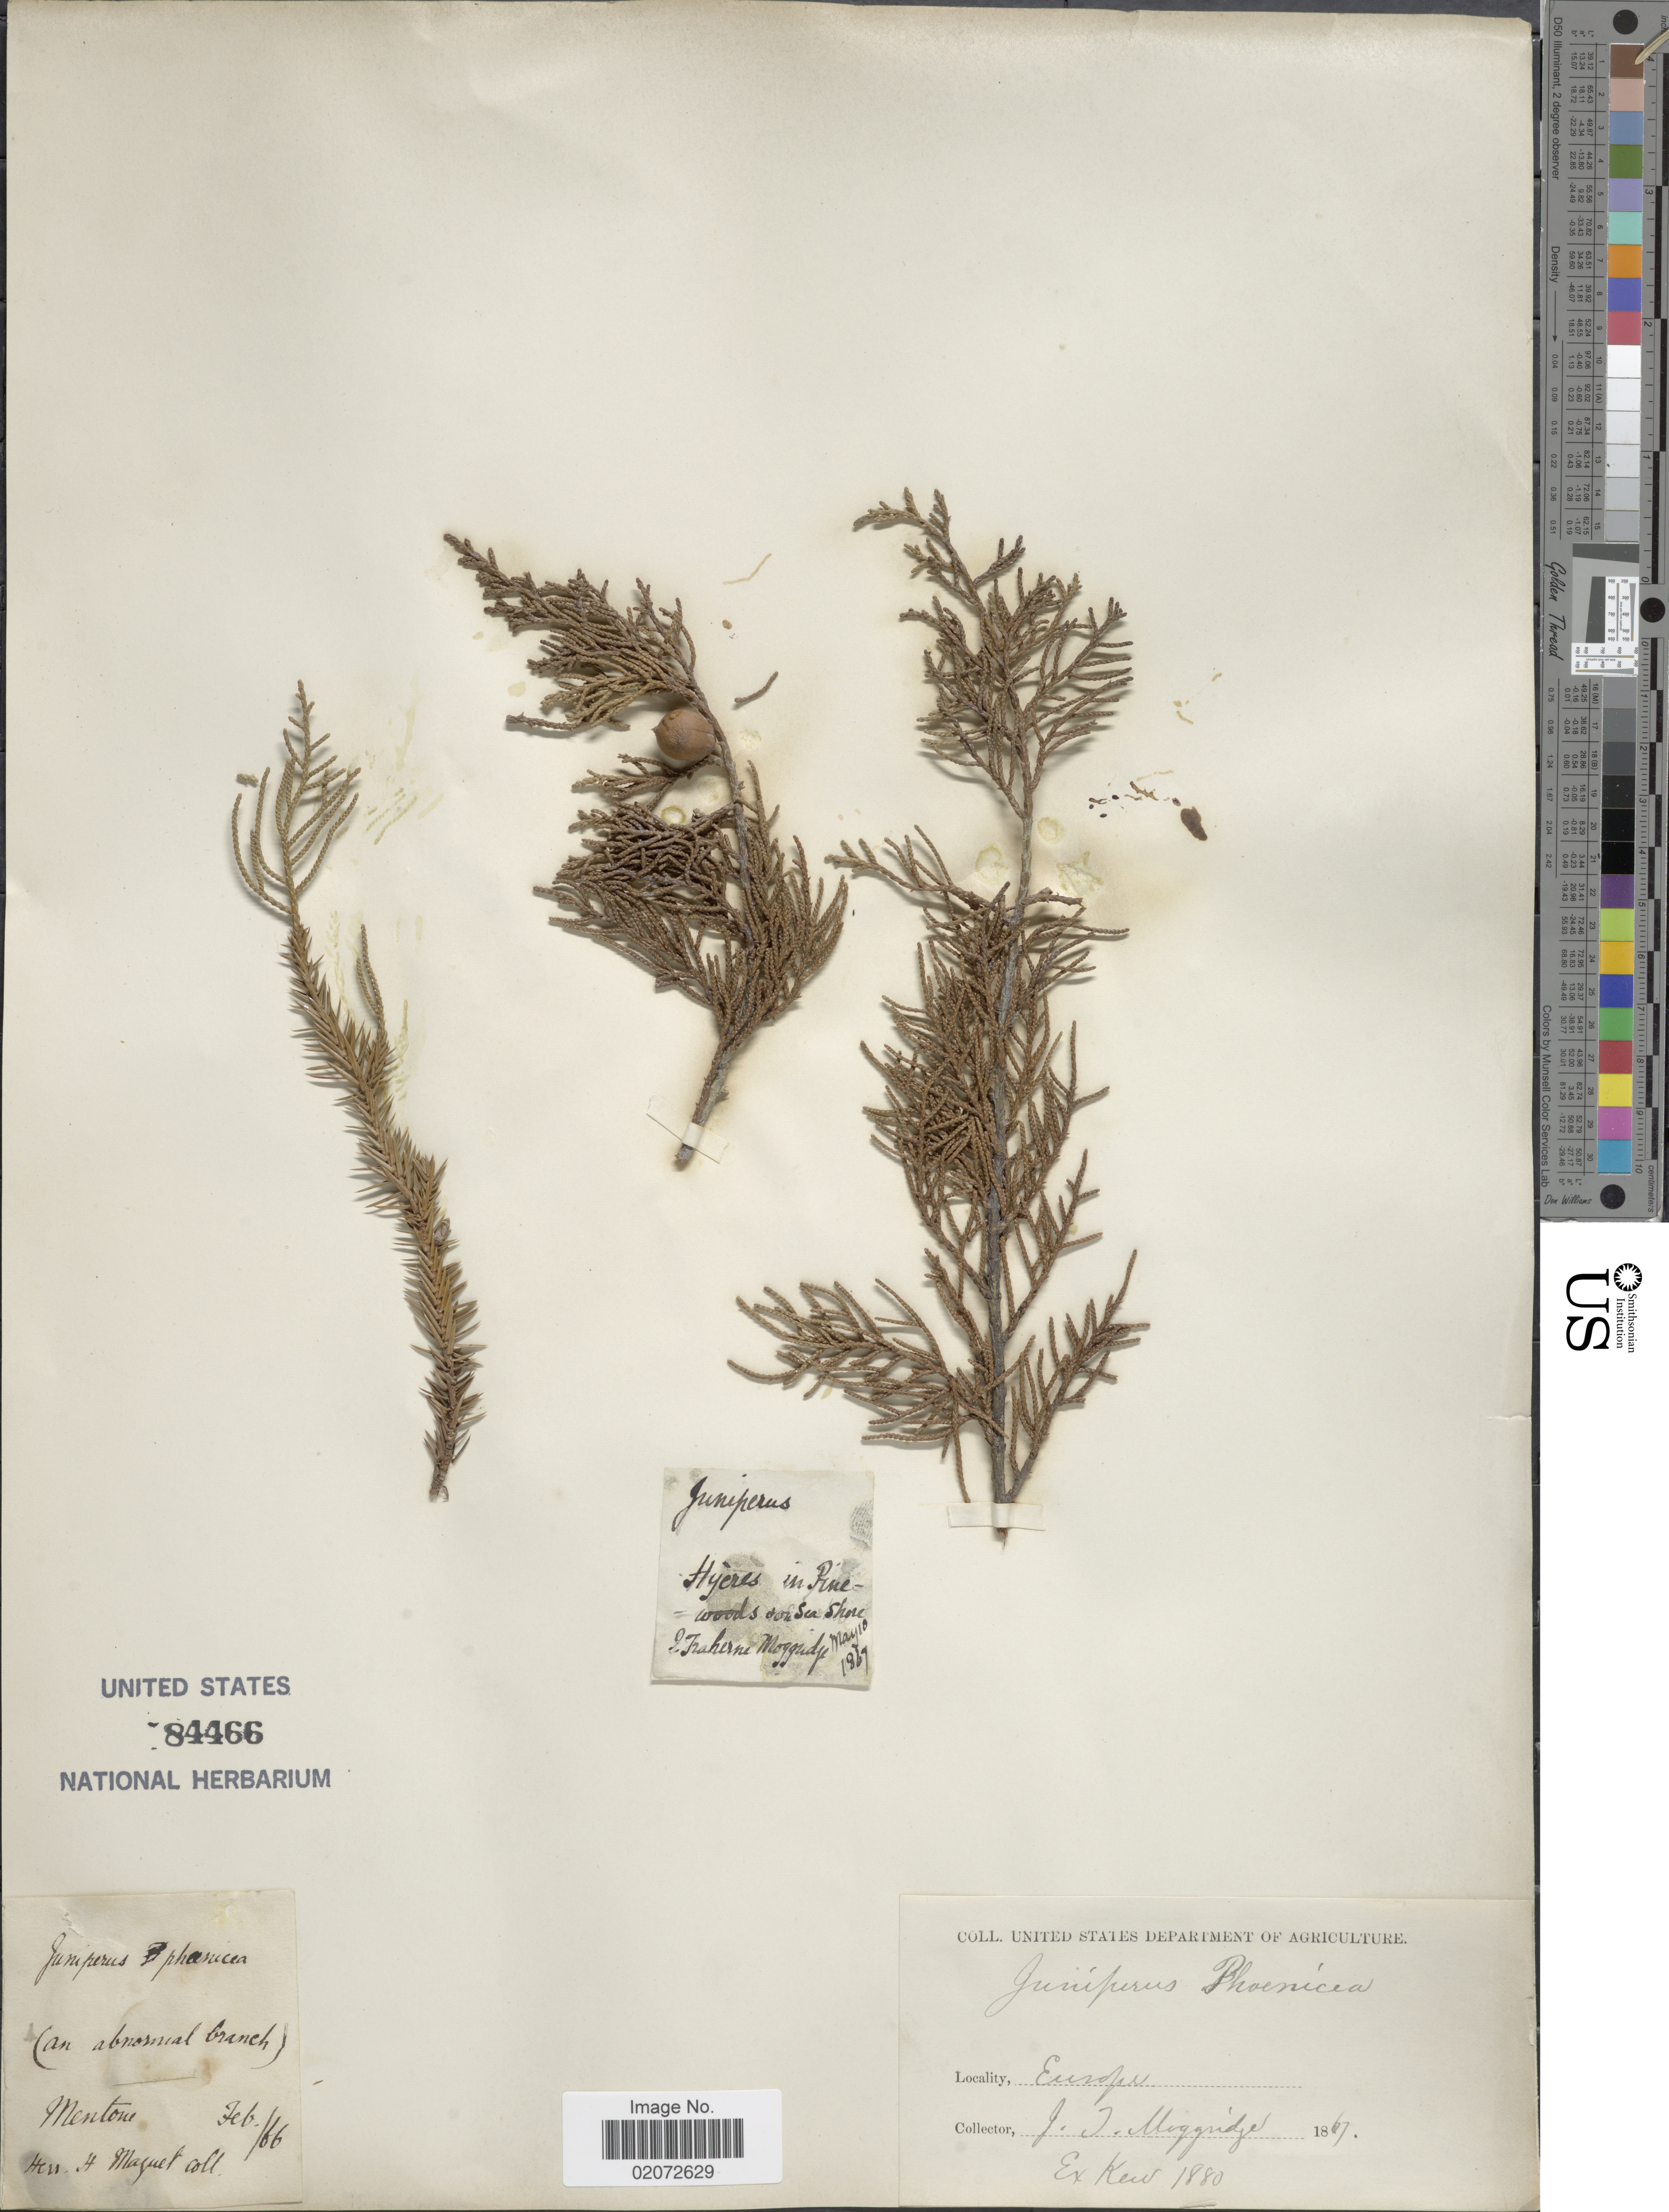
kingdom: Plantae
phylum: Tracheophyta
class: Pinopsida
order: Pinales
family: Cupressaceae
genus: Juniperus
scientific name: Juniperus phoenicea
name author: L.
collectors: H. Maguet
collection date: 1866-02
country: France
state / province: Provence-Alpes-Côte d'Azur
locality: Mentone (Menton)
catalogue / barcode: US 84466